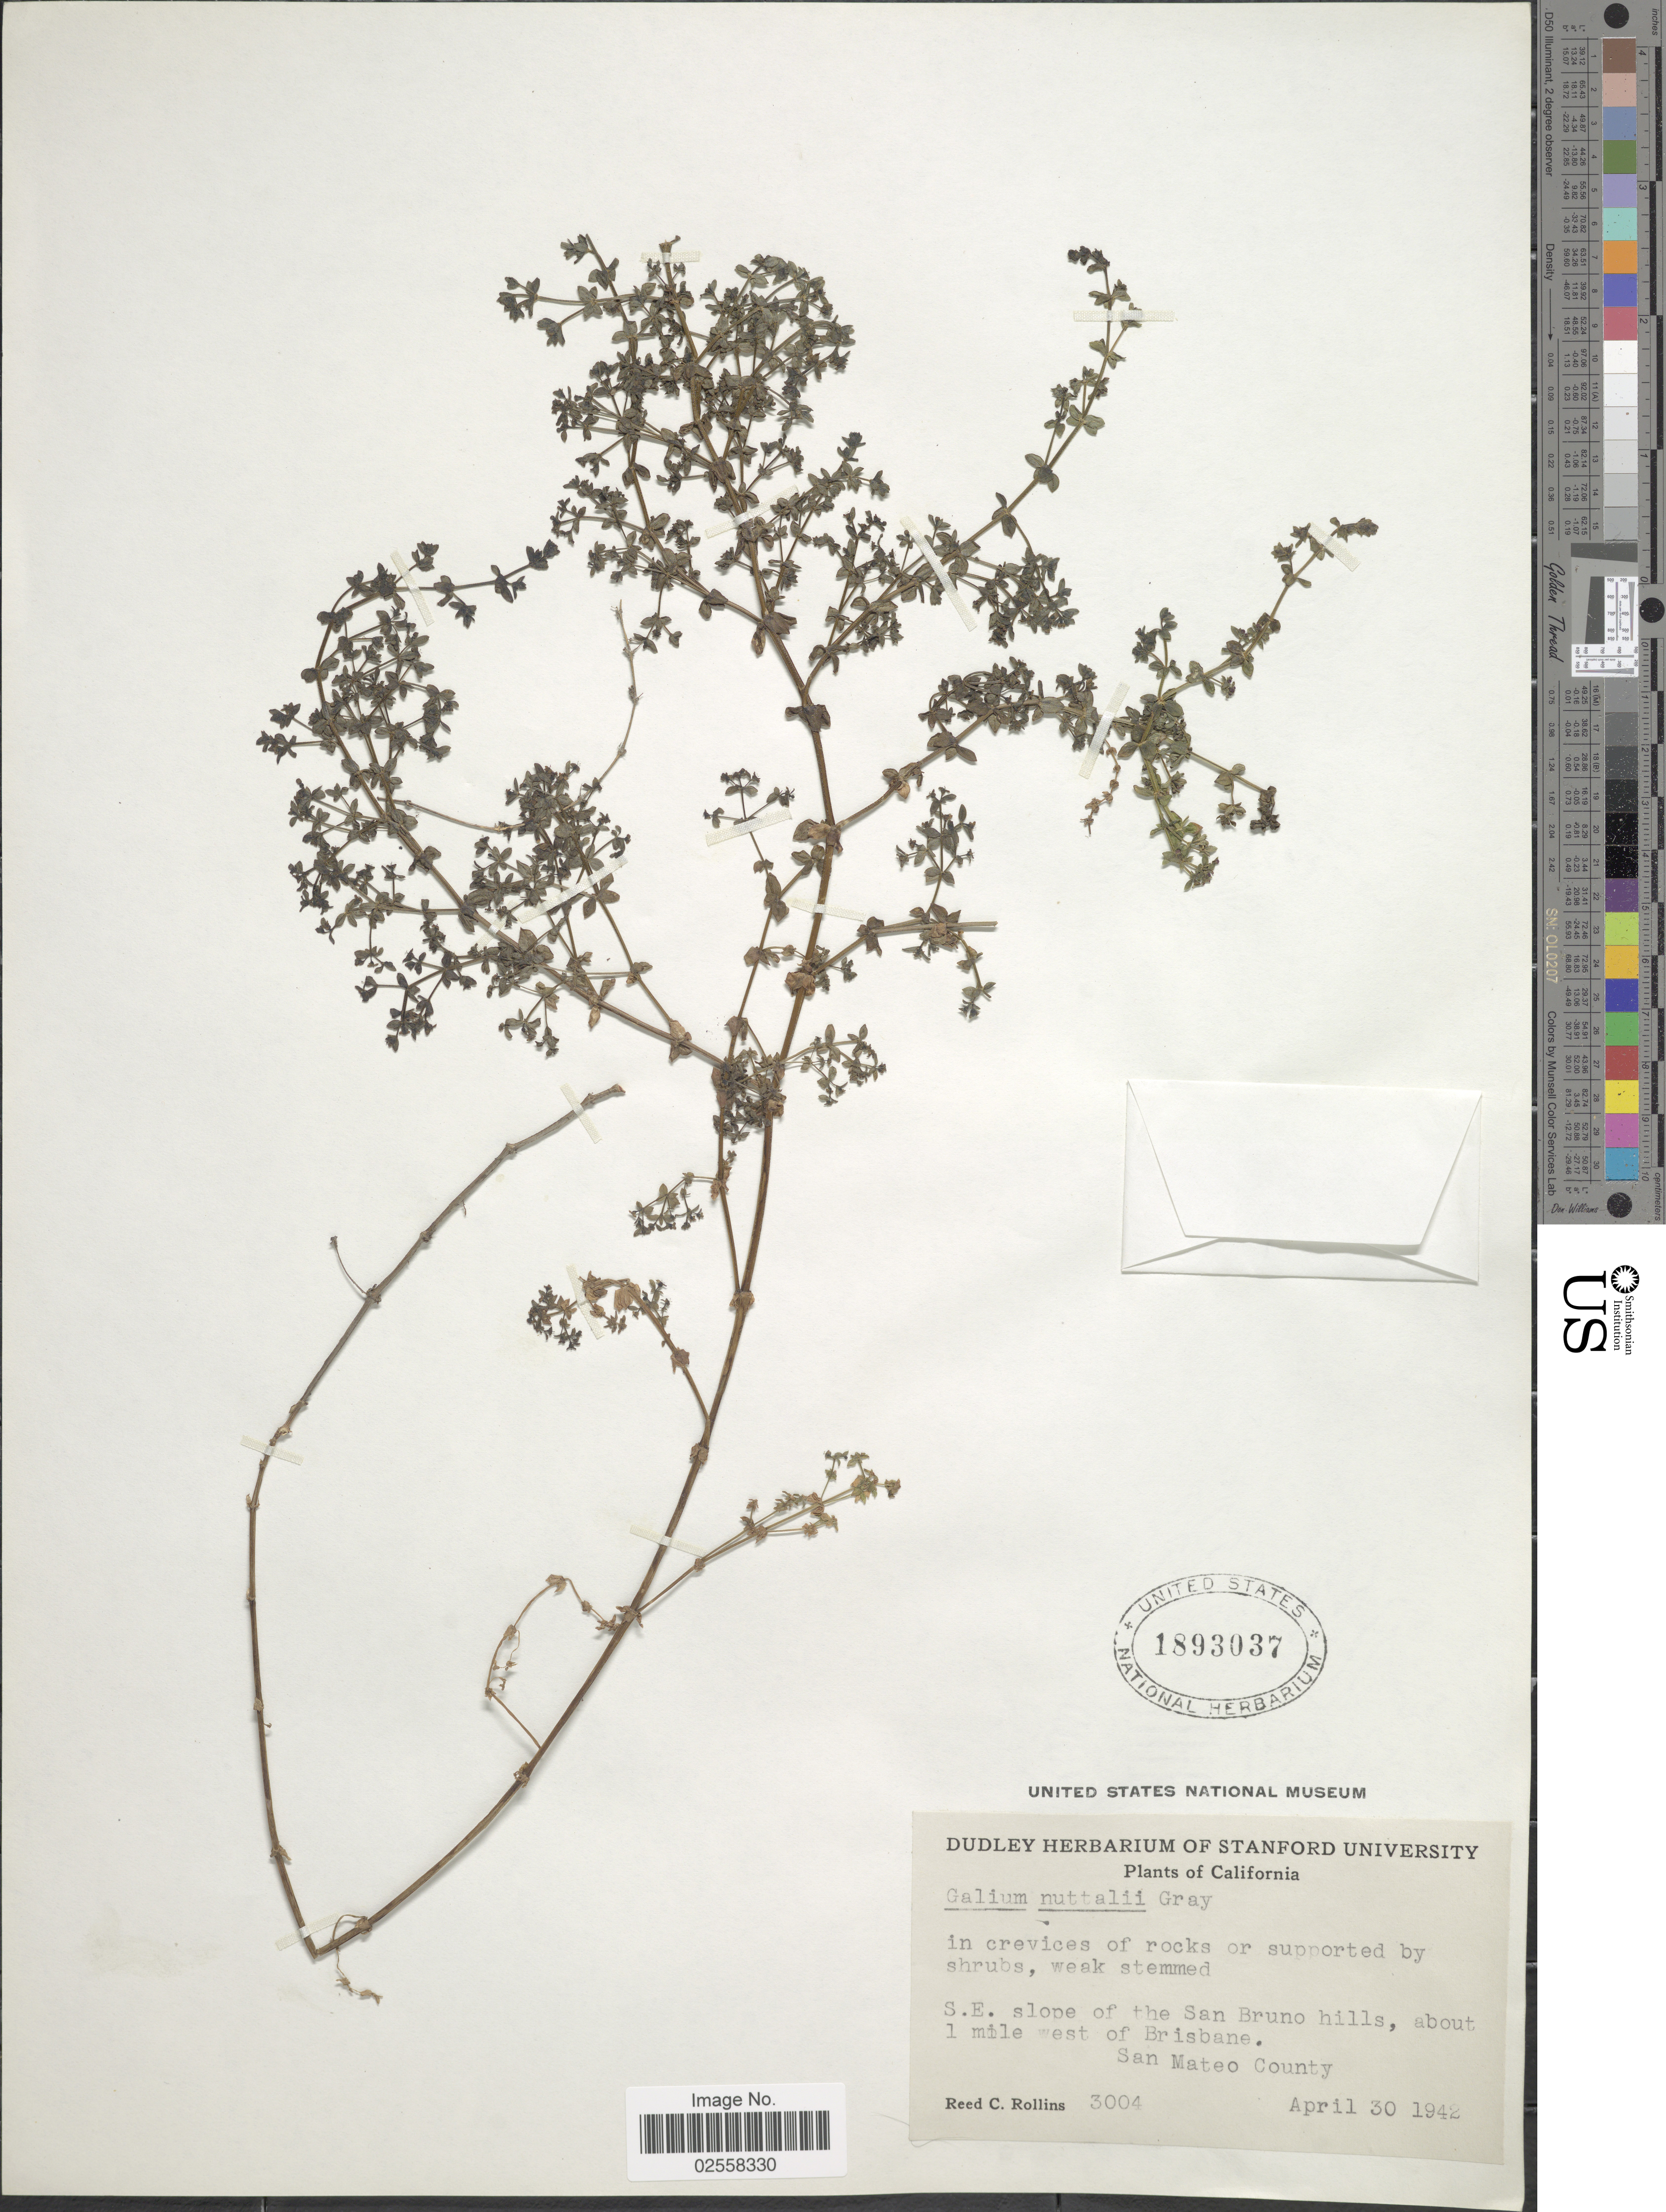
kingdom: Plantae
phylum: Tracheophyta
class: Magnoliopsida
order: Gentianales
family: Rubiaceae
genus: Galium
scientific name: Galium nuttallii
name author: A. Gray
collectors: R. C. Rollins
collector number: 3004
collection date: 1942-04-30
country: United States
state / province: California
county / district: San Mateo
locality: S.E. slope of the San Bruno hills, about 1 mile west of Brisbane, San Mateo County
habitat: in crevices of rocks, supported by shrubs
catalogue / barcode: US 1893037